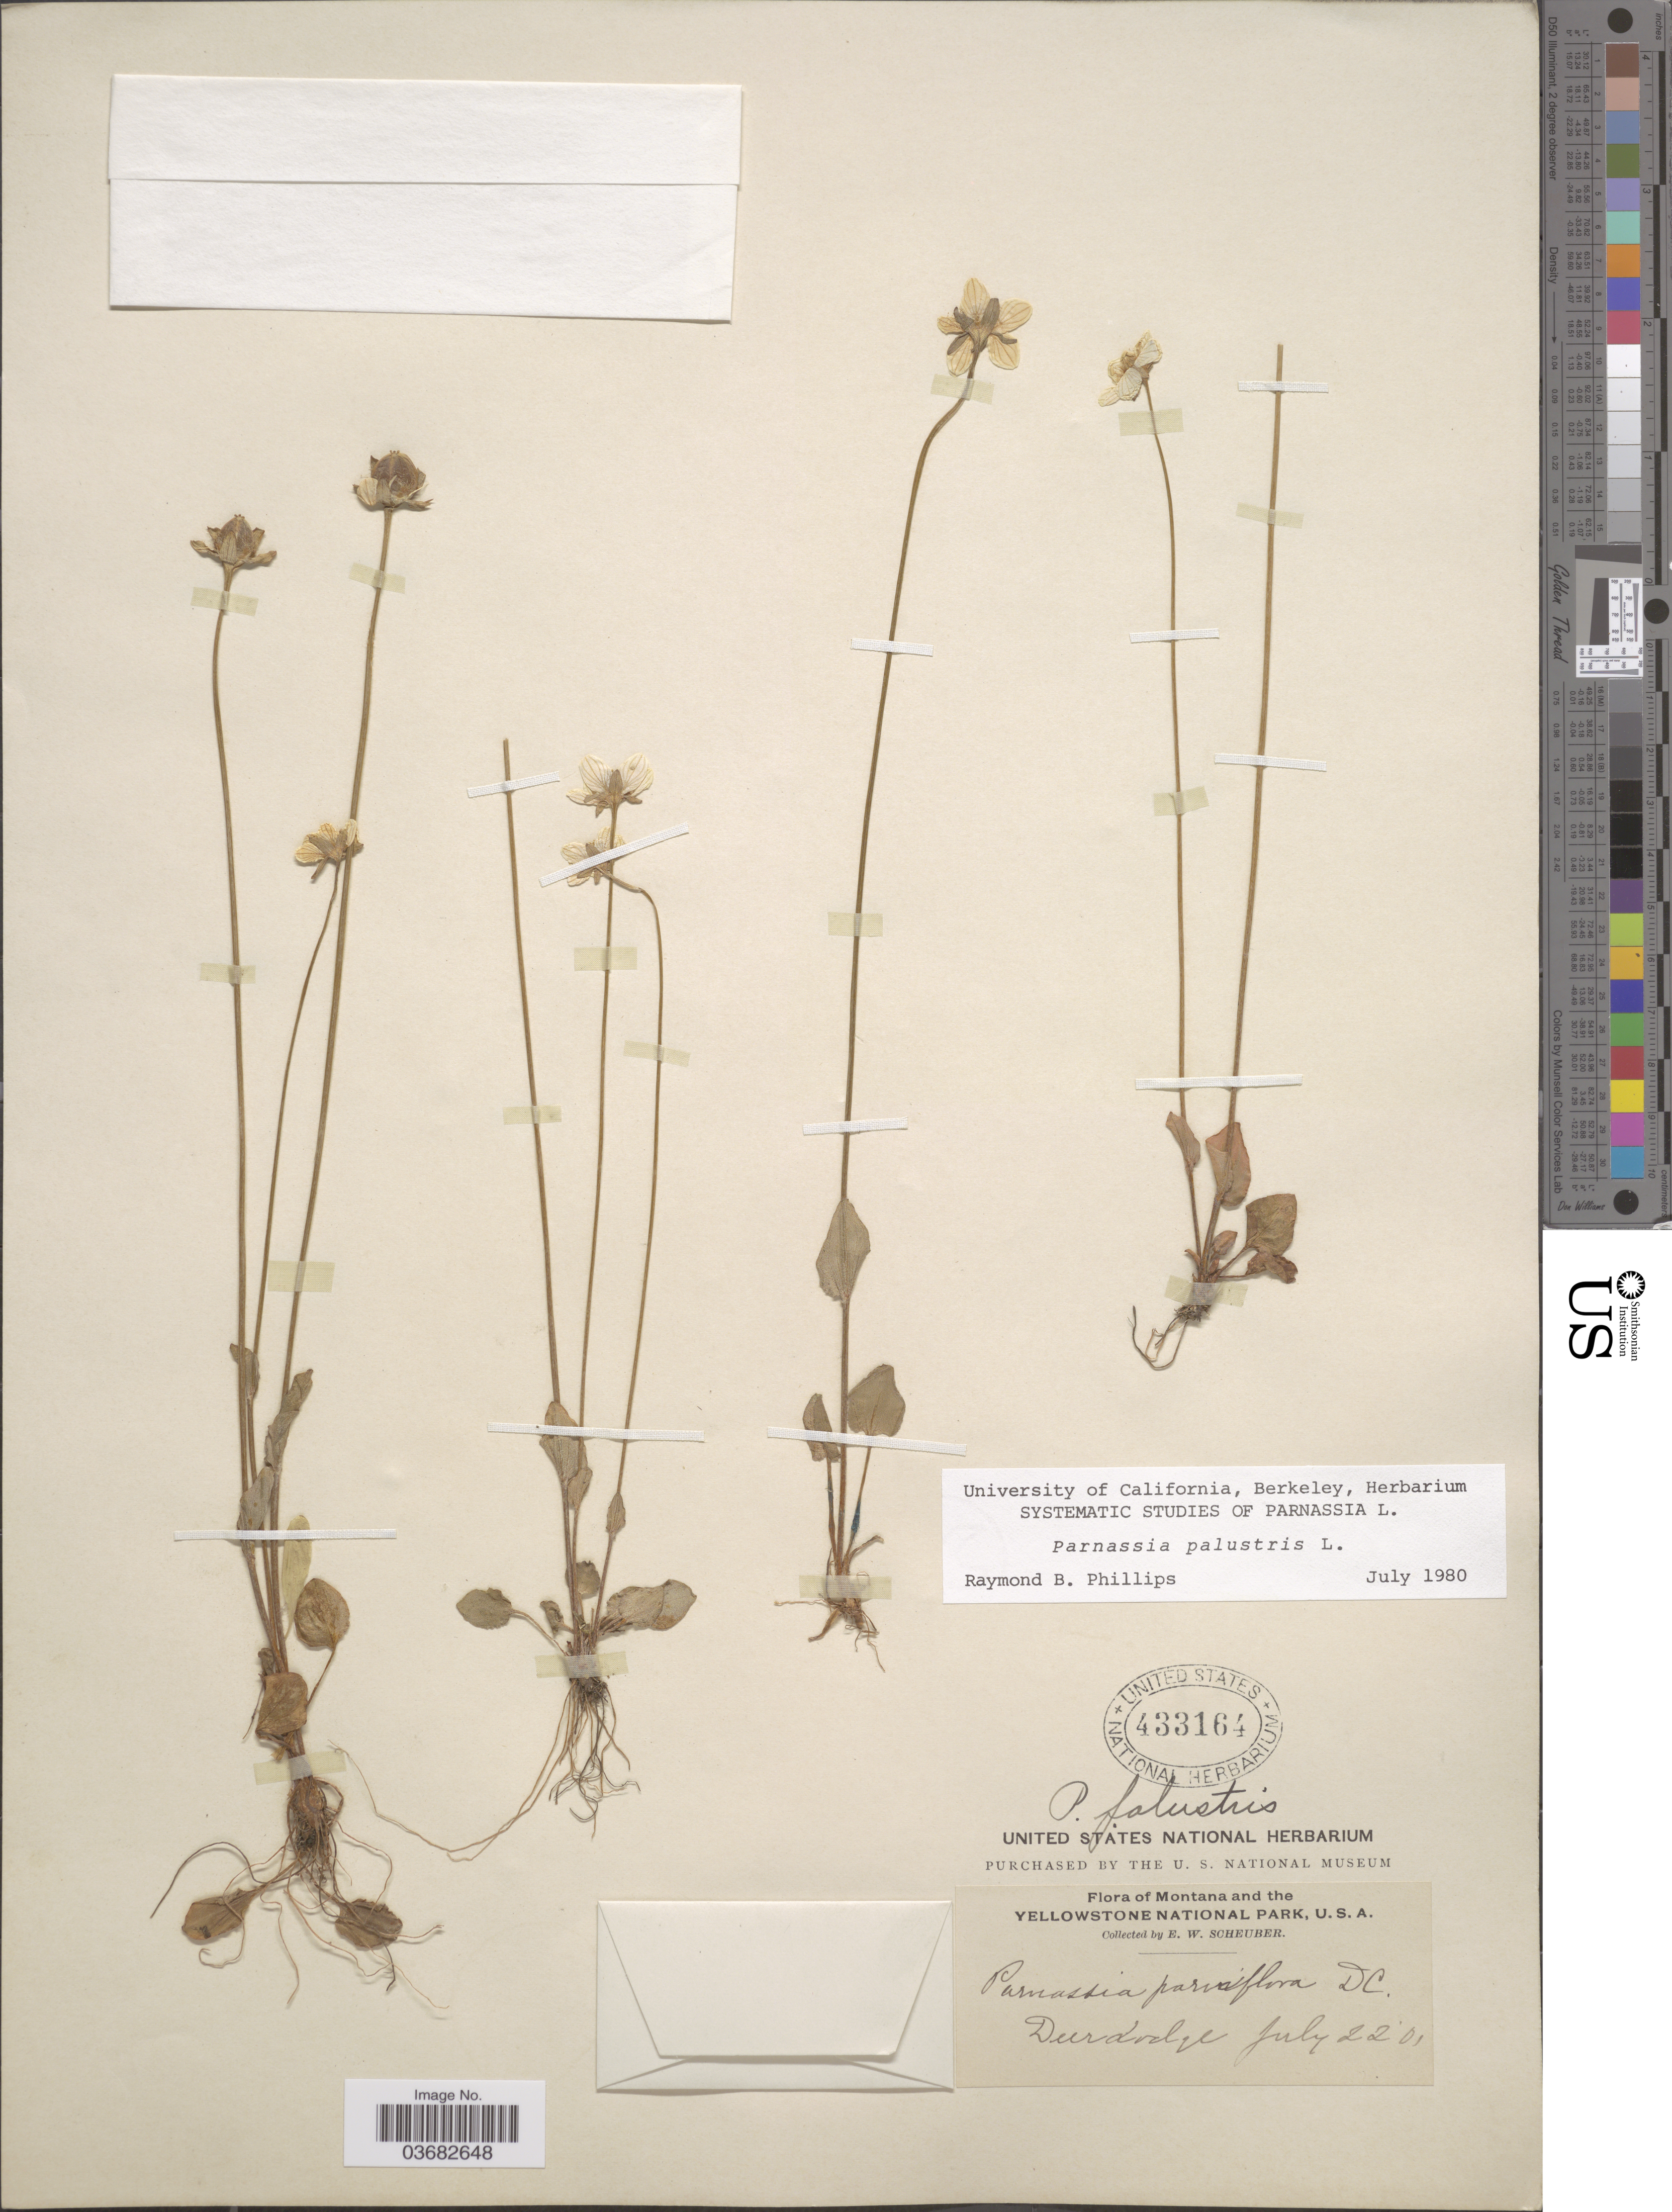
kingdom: Plantae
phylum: Tracheophyta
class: Magnoliopsida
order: Celastrales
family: Parnassiaceae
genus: Parnassia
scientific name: Parnassia palustris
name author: L.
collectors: E. Scheuber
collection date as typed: Transcribed d/m/y: 22/7/1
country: United States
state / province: Montana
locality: Montana and the Yellowstone National Park. Deerlodge.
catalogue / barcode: US 433164